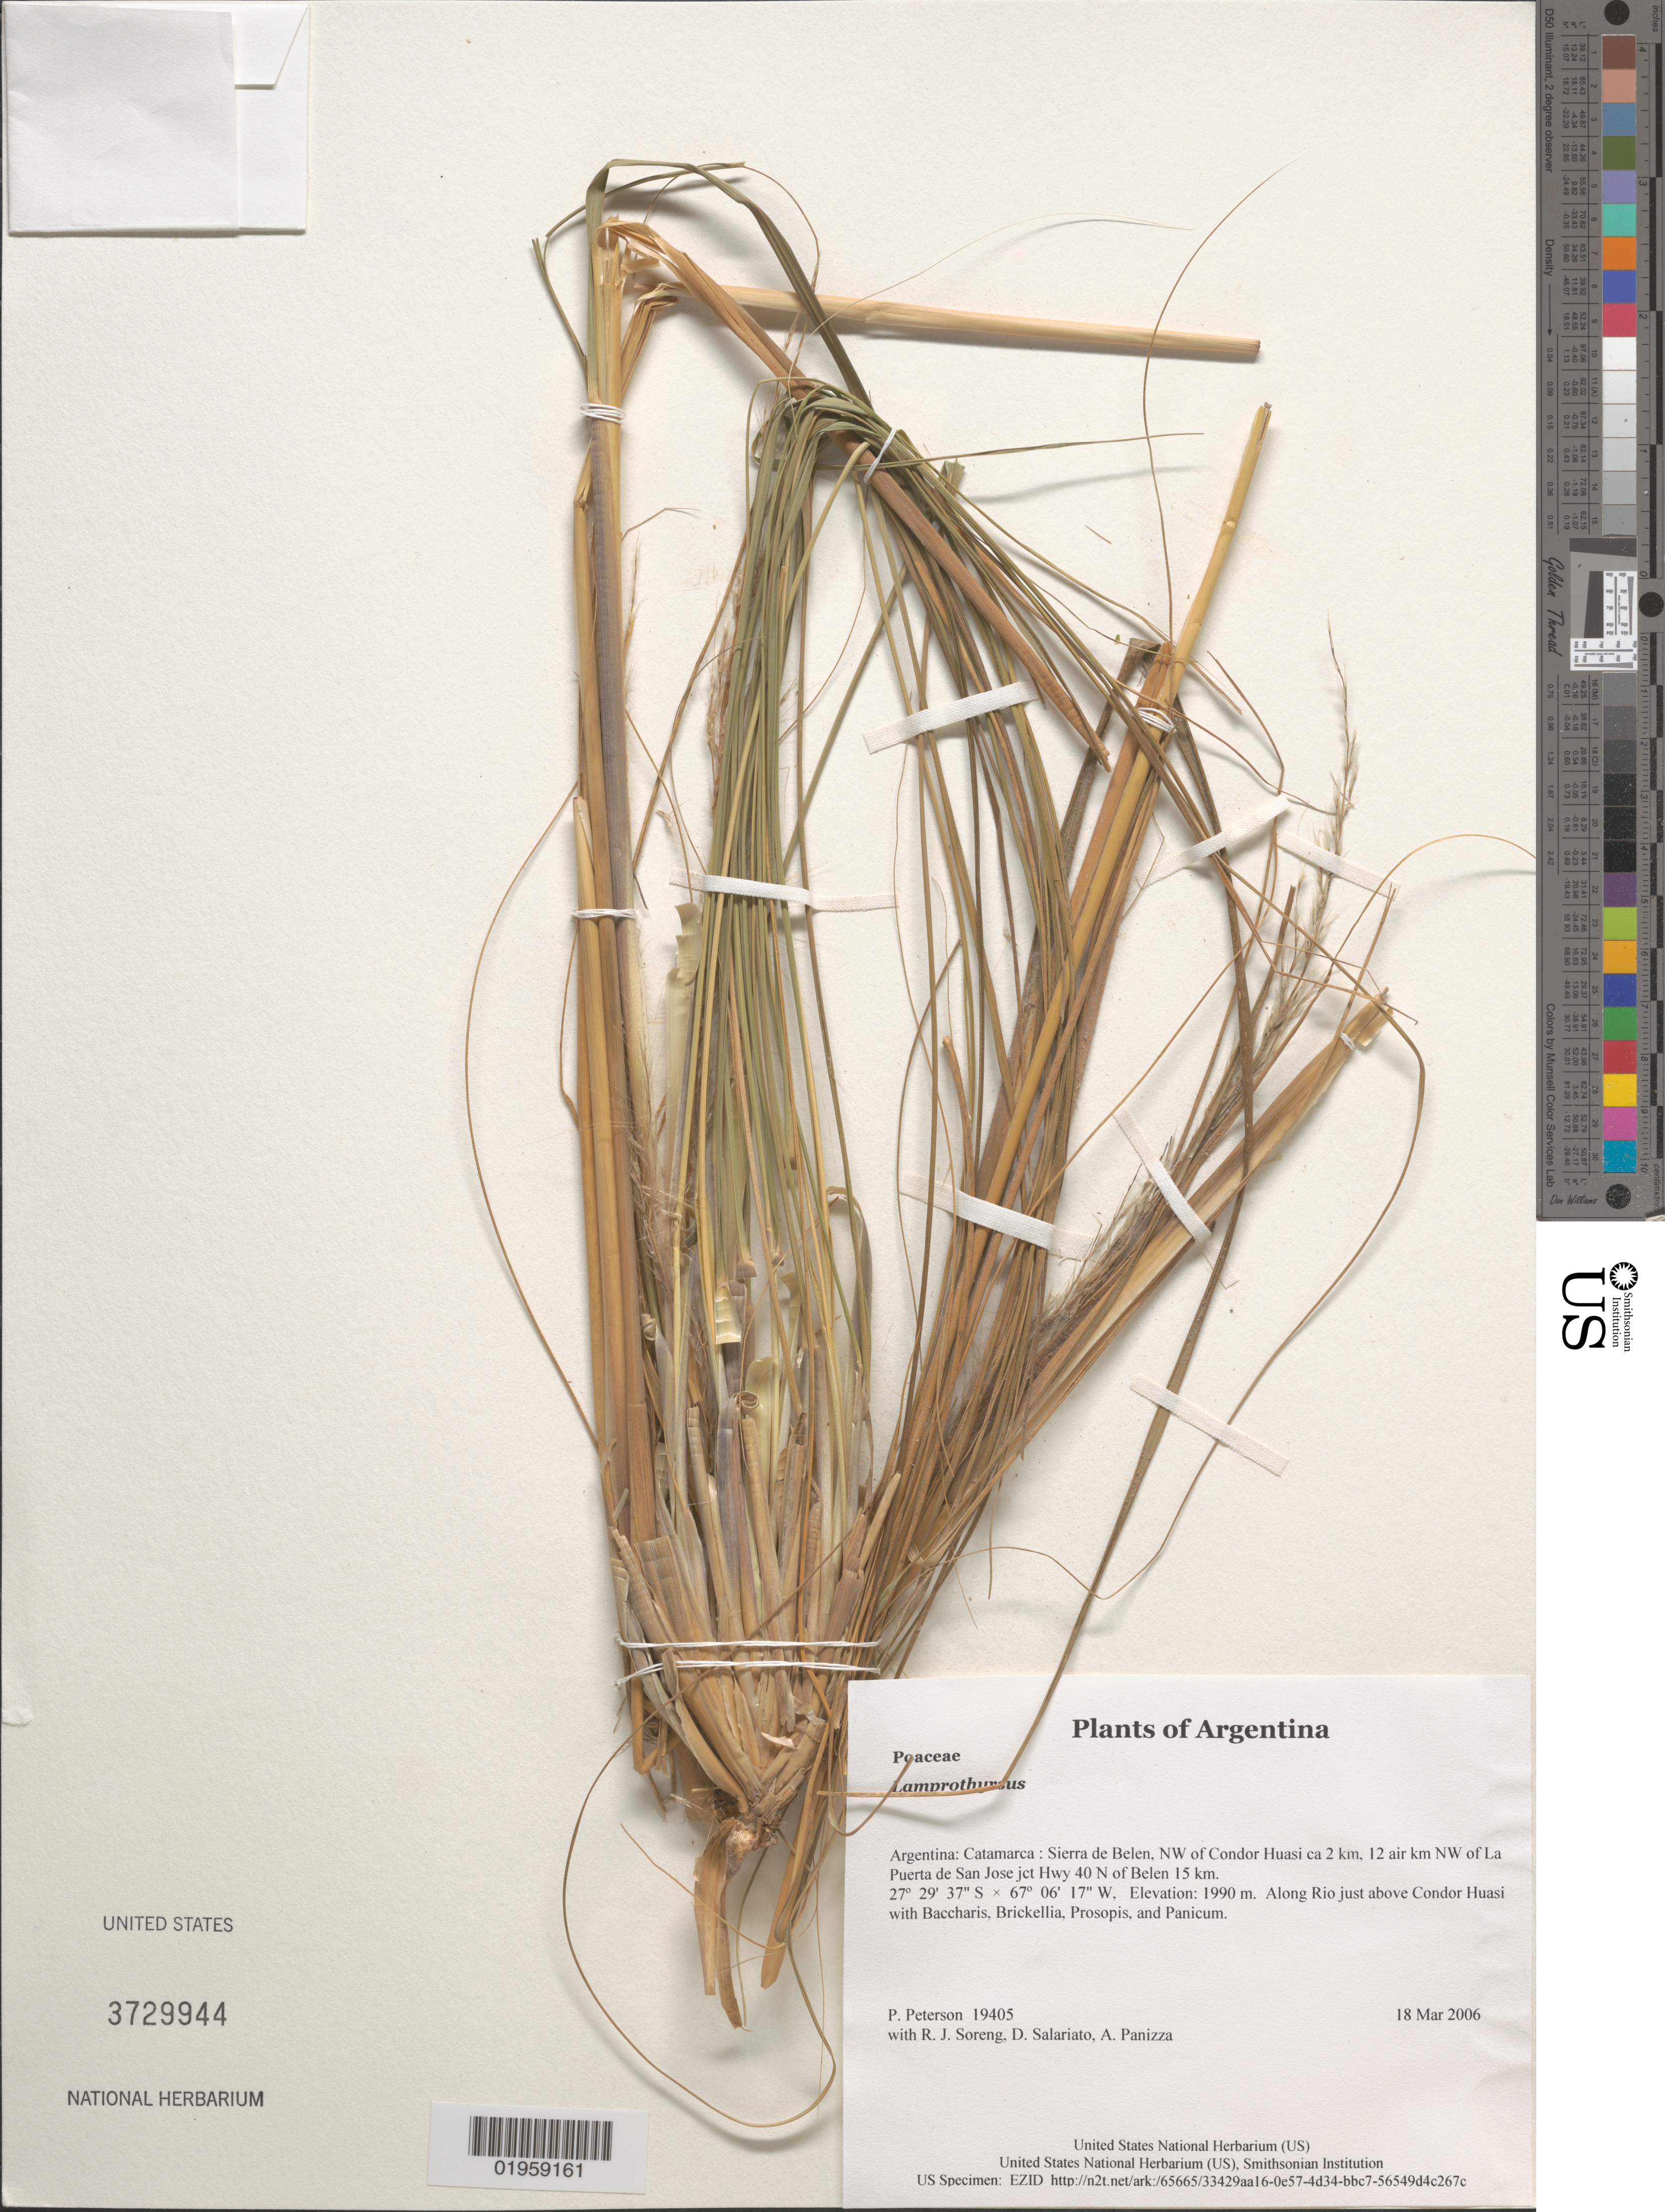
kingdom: Plantae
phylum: Tracheophyta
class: Liliopsida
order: Poales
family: Poaceae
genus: Lamprothyrsus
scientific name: Lamprothyrsus sp.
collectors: P. M. Peterson, R. J. Soreng, D. Salariato & A. Panizza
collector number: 19405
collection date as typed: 18 Mar 2006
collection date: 2006-03-18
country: Argentina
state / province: Catamarca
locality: Sierra de Belen, NW of Condor Huasi ca 2 km, 12 air km NW of La Puerta de San Jose jct Hwy 40 N of Belen 15 km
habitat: Along Rio just above Condor Huasi with Baccharis, Brickellia, Prosopis, and Panicum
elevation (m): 1990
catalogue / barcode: US 3729944